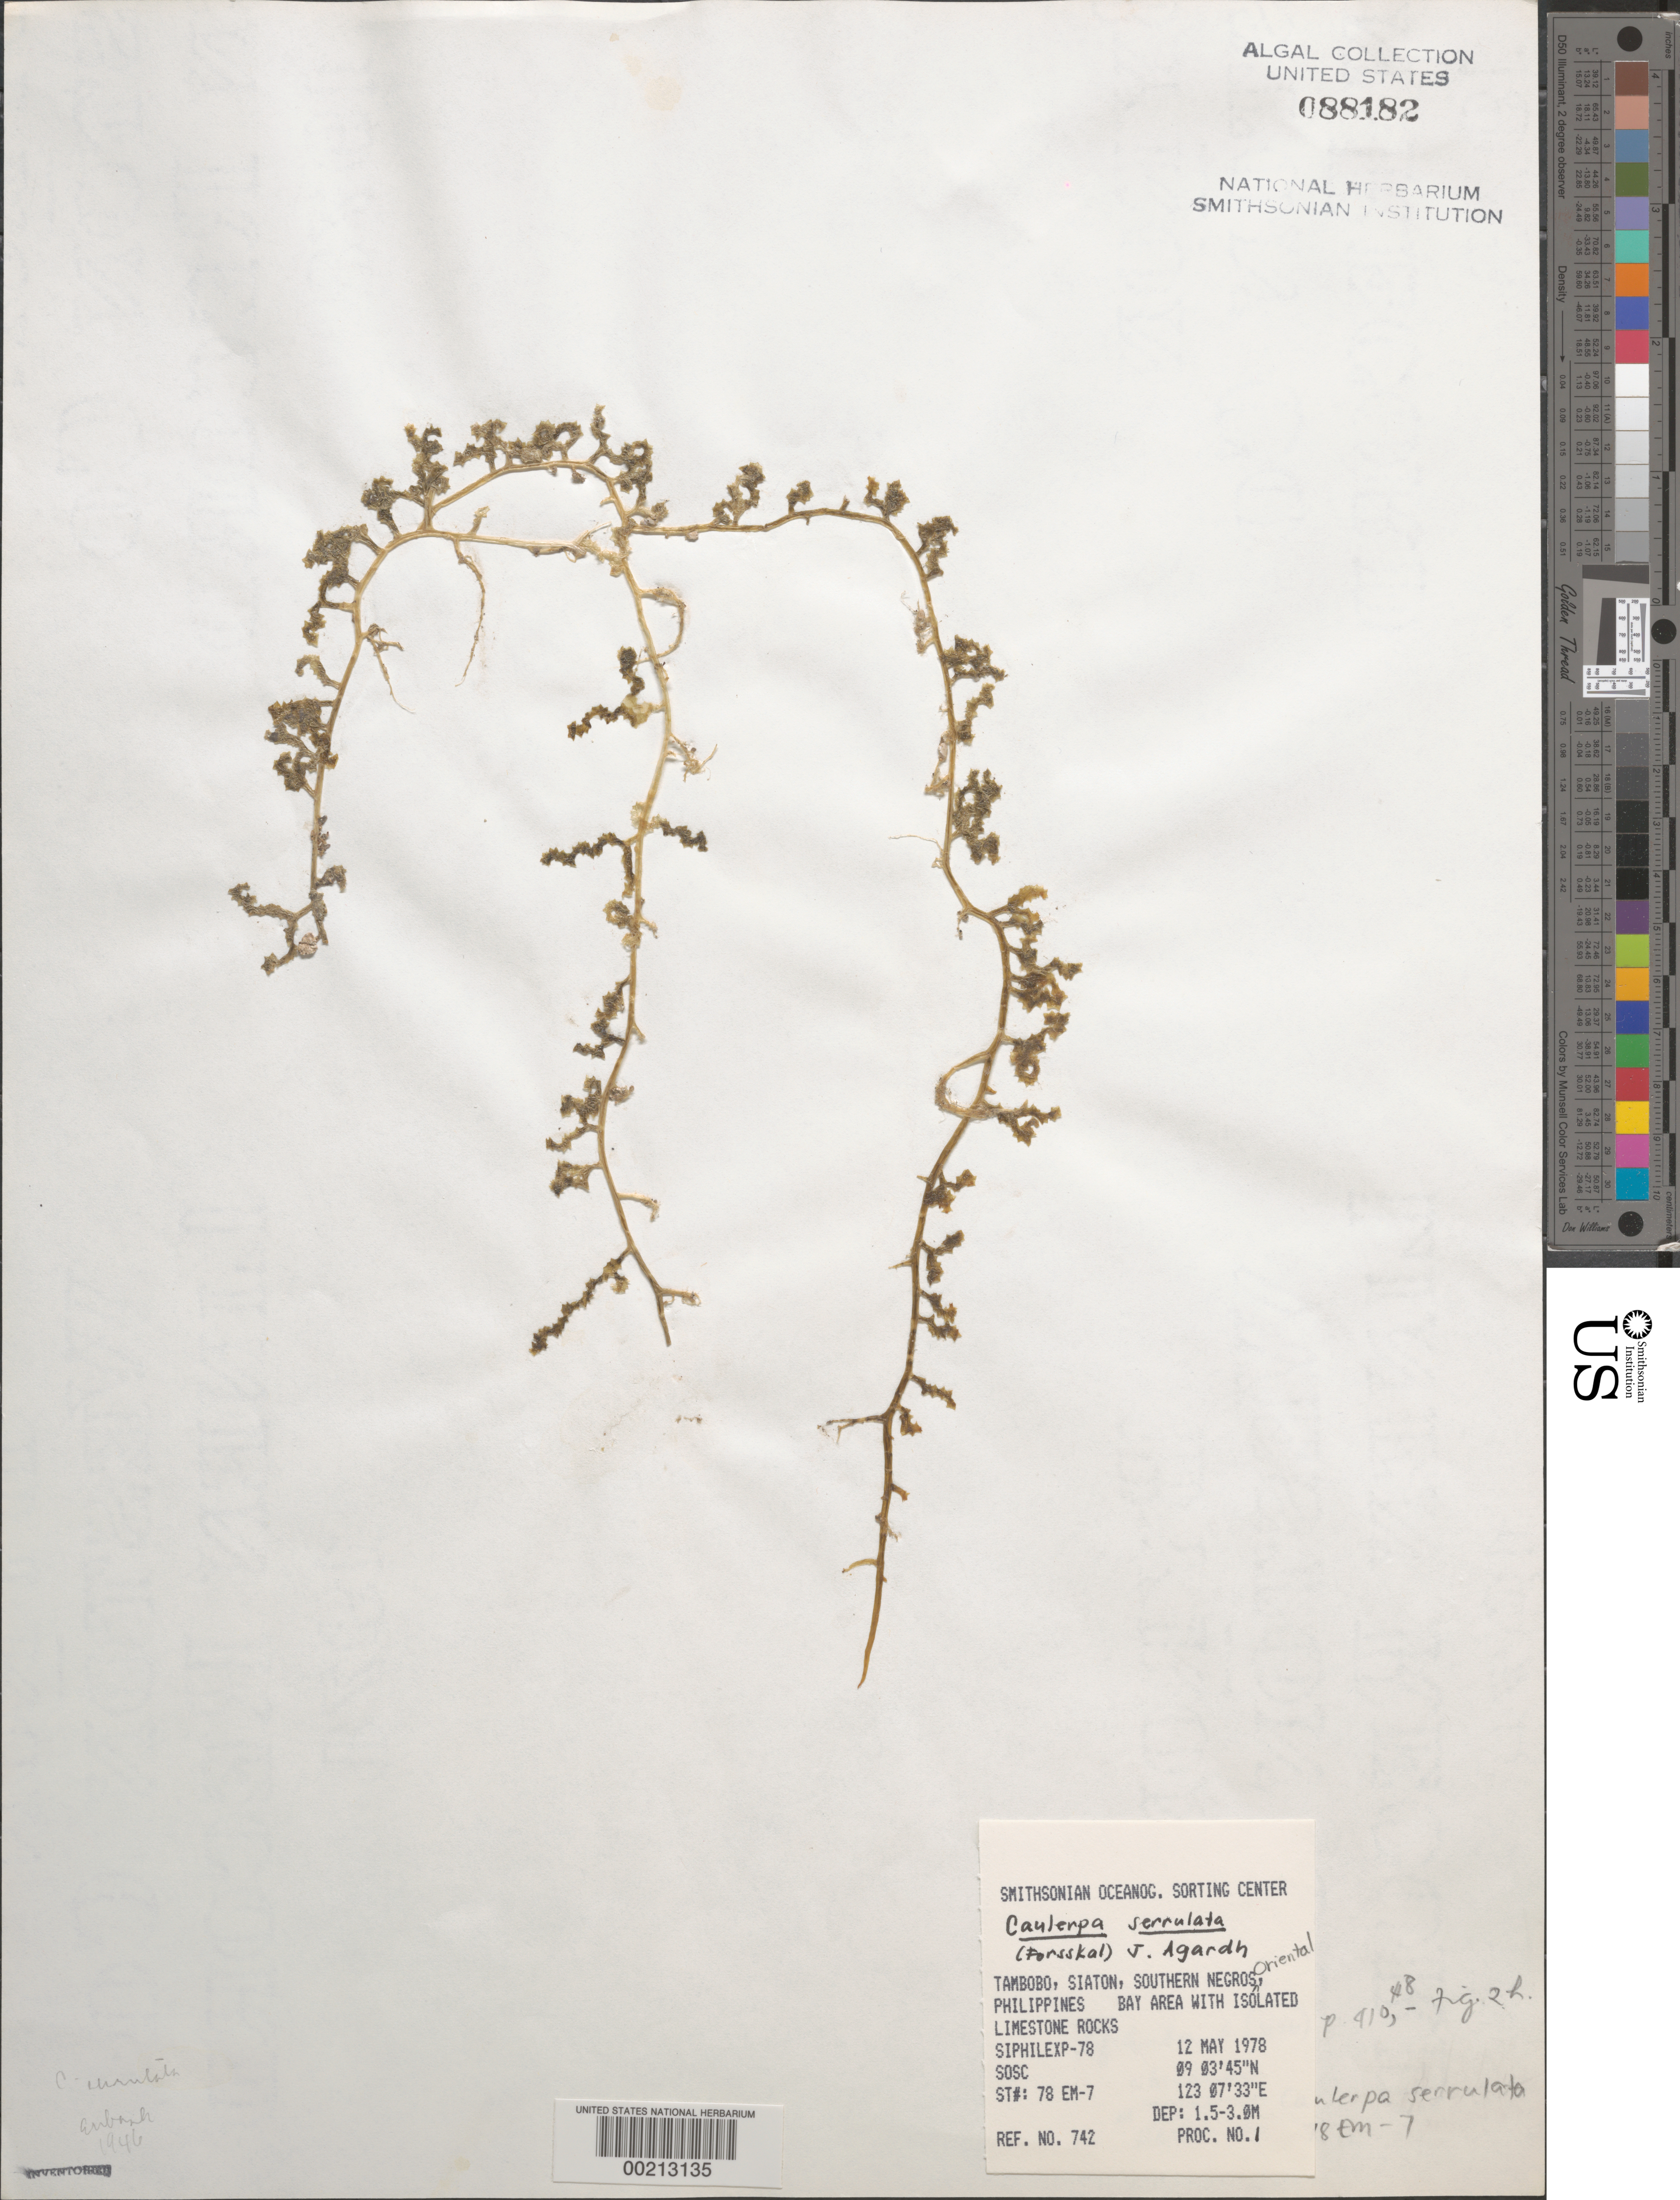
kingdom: Plantae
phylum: Chlorophyta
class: Ulvophyceae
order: Bryopsidales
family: Caulerpaceae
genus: Caulerpa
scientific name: Caulerpa serrulata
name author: (Forssk.) J. Agardh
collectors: SOSC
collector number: Station 78 Em-7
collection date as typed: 12 May 1978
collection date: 1978-05-12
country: Philippines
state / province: Central Visayas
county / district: Negros Oriental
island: Negros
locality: Tambobo, Siaton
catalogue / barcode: US 88182